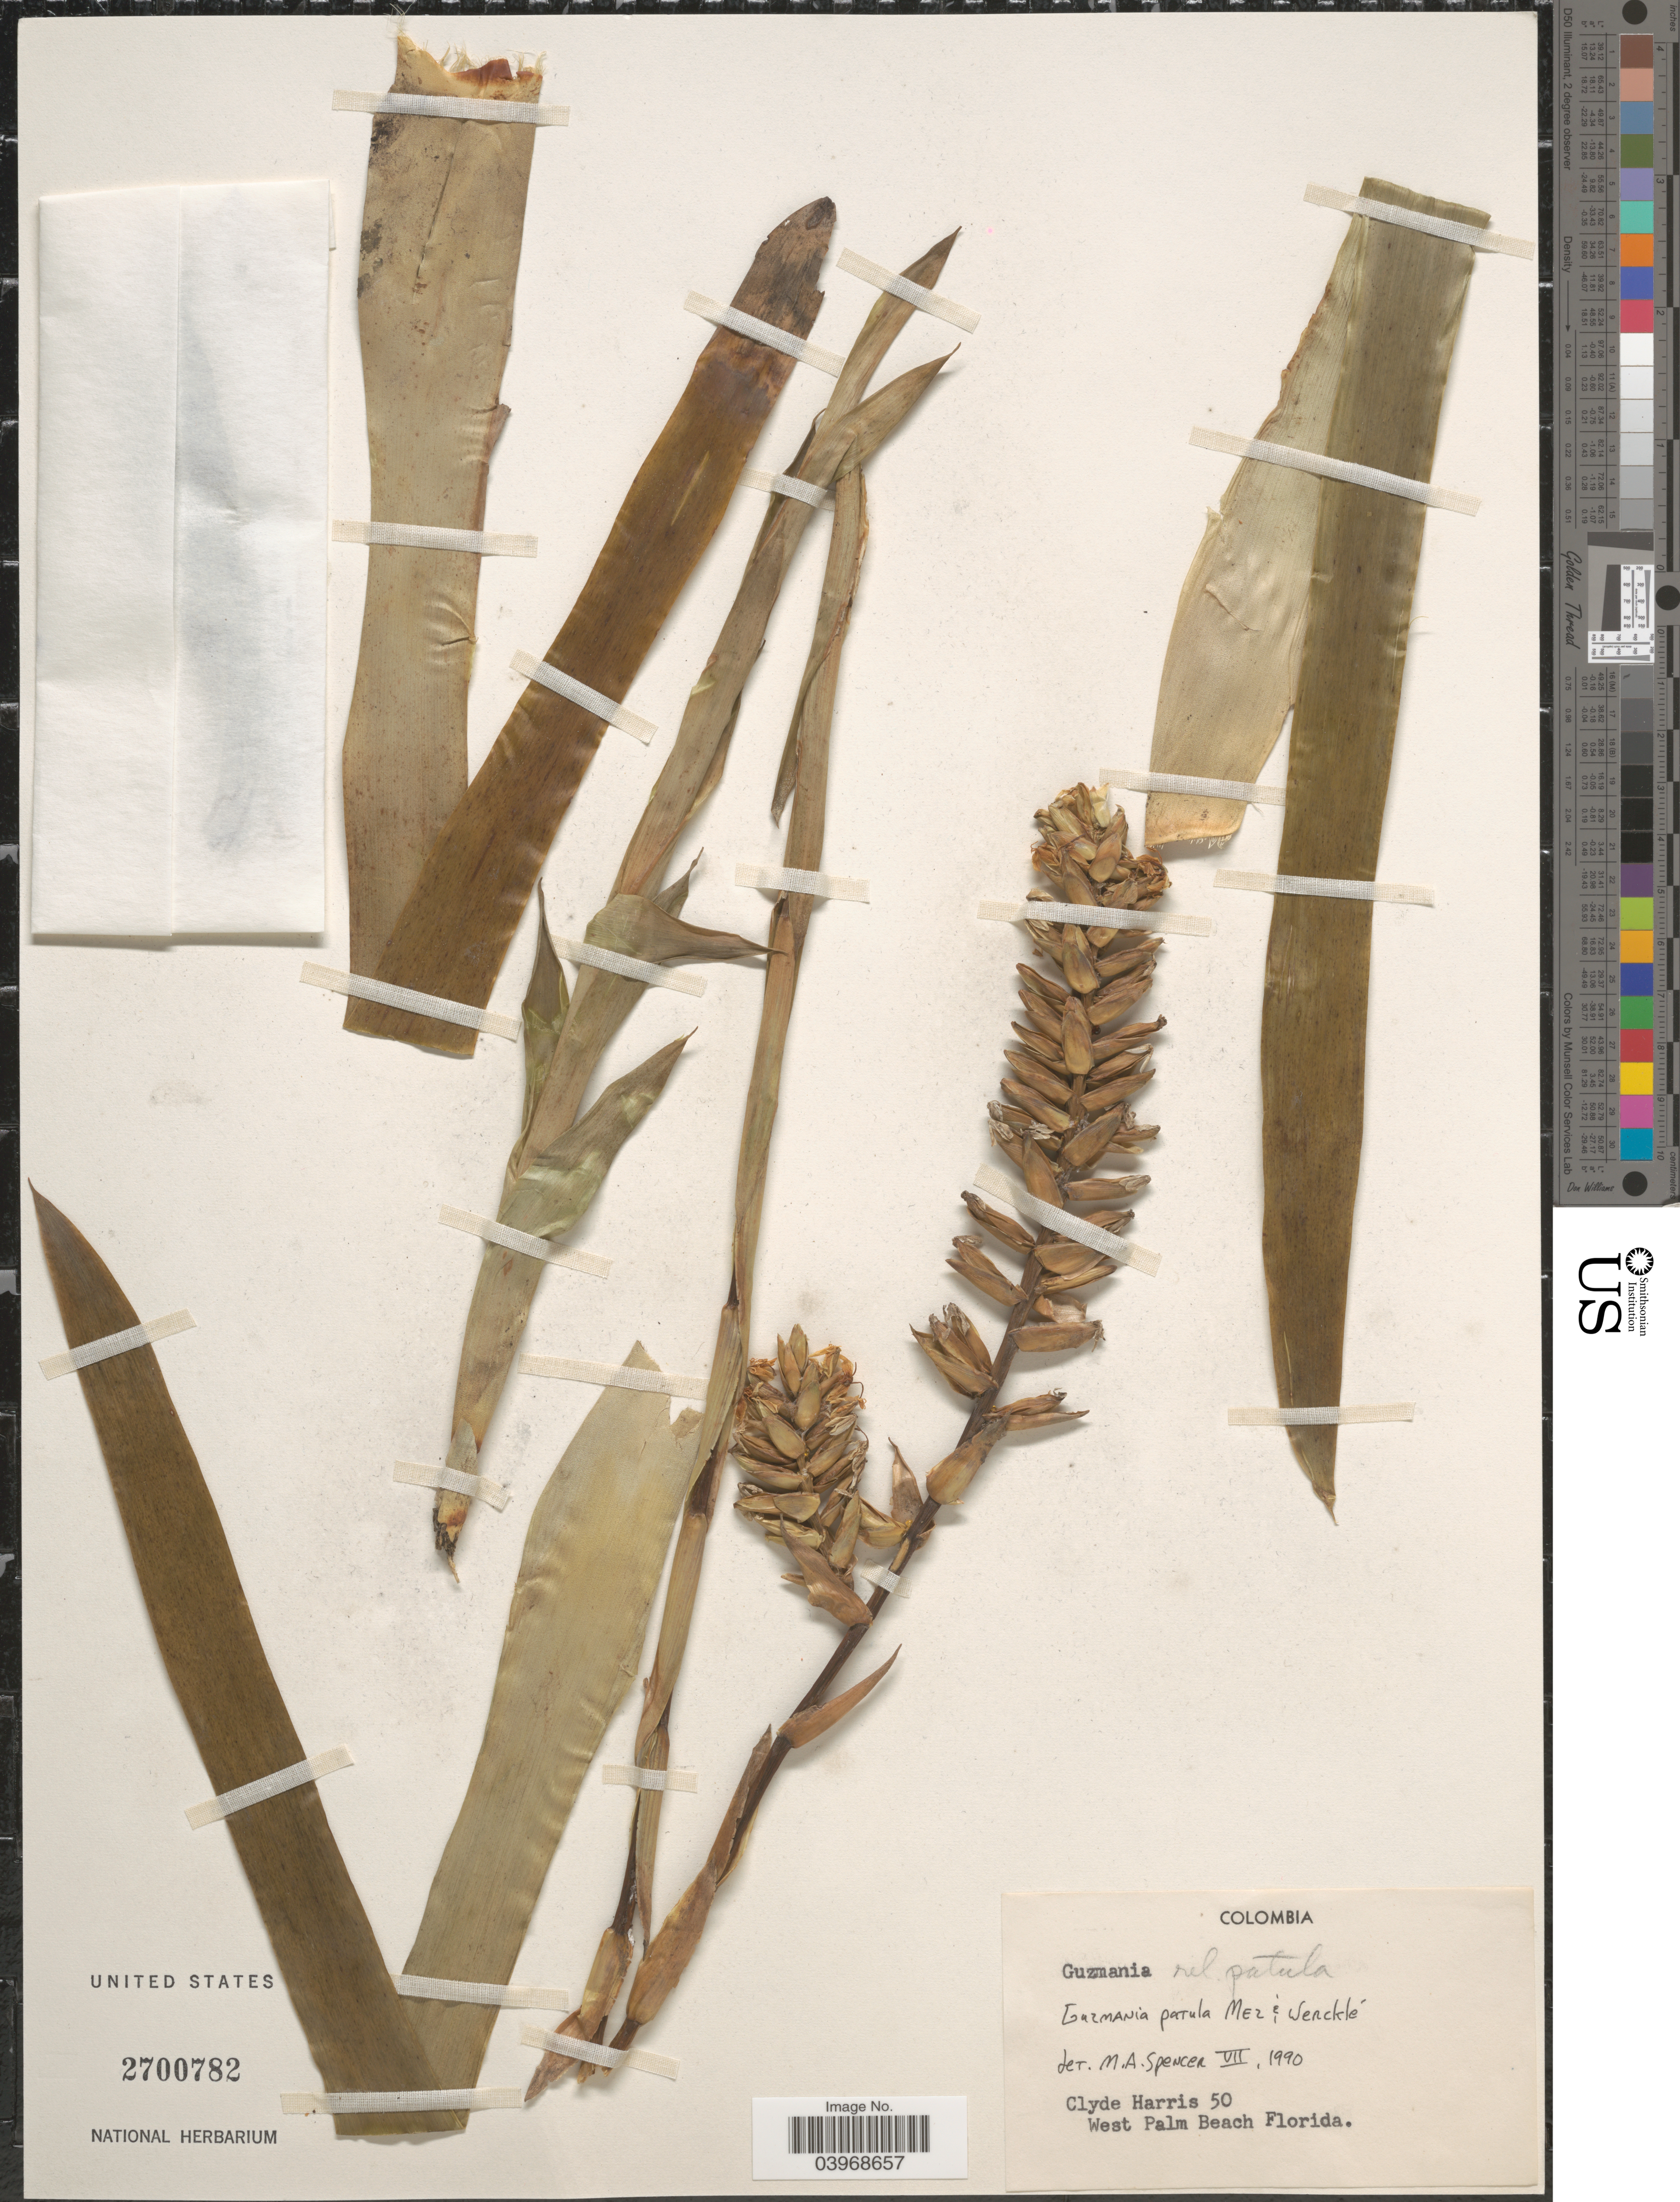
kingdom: Plantae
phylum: Tracheophyta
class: Liliopsida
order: Poales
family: Bromeliaceae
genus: Guzmania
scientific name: Guzmania patula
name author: Mez & Wercklé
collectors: C. Harris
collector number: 50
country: United States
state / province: Florida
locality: West Palm Beach.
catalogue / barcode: US 2700782